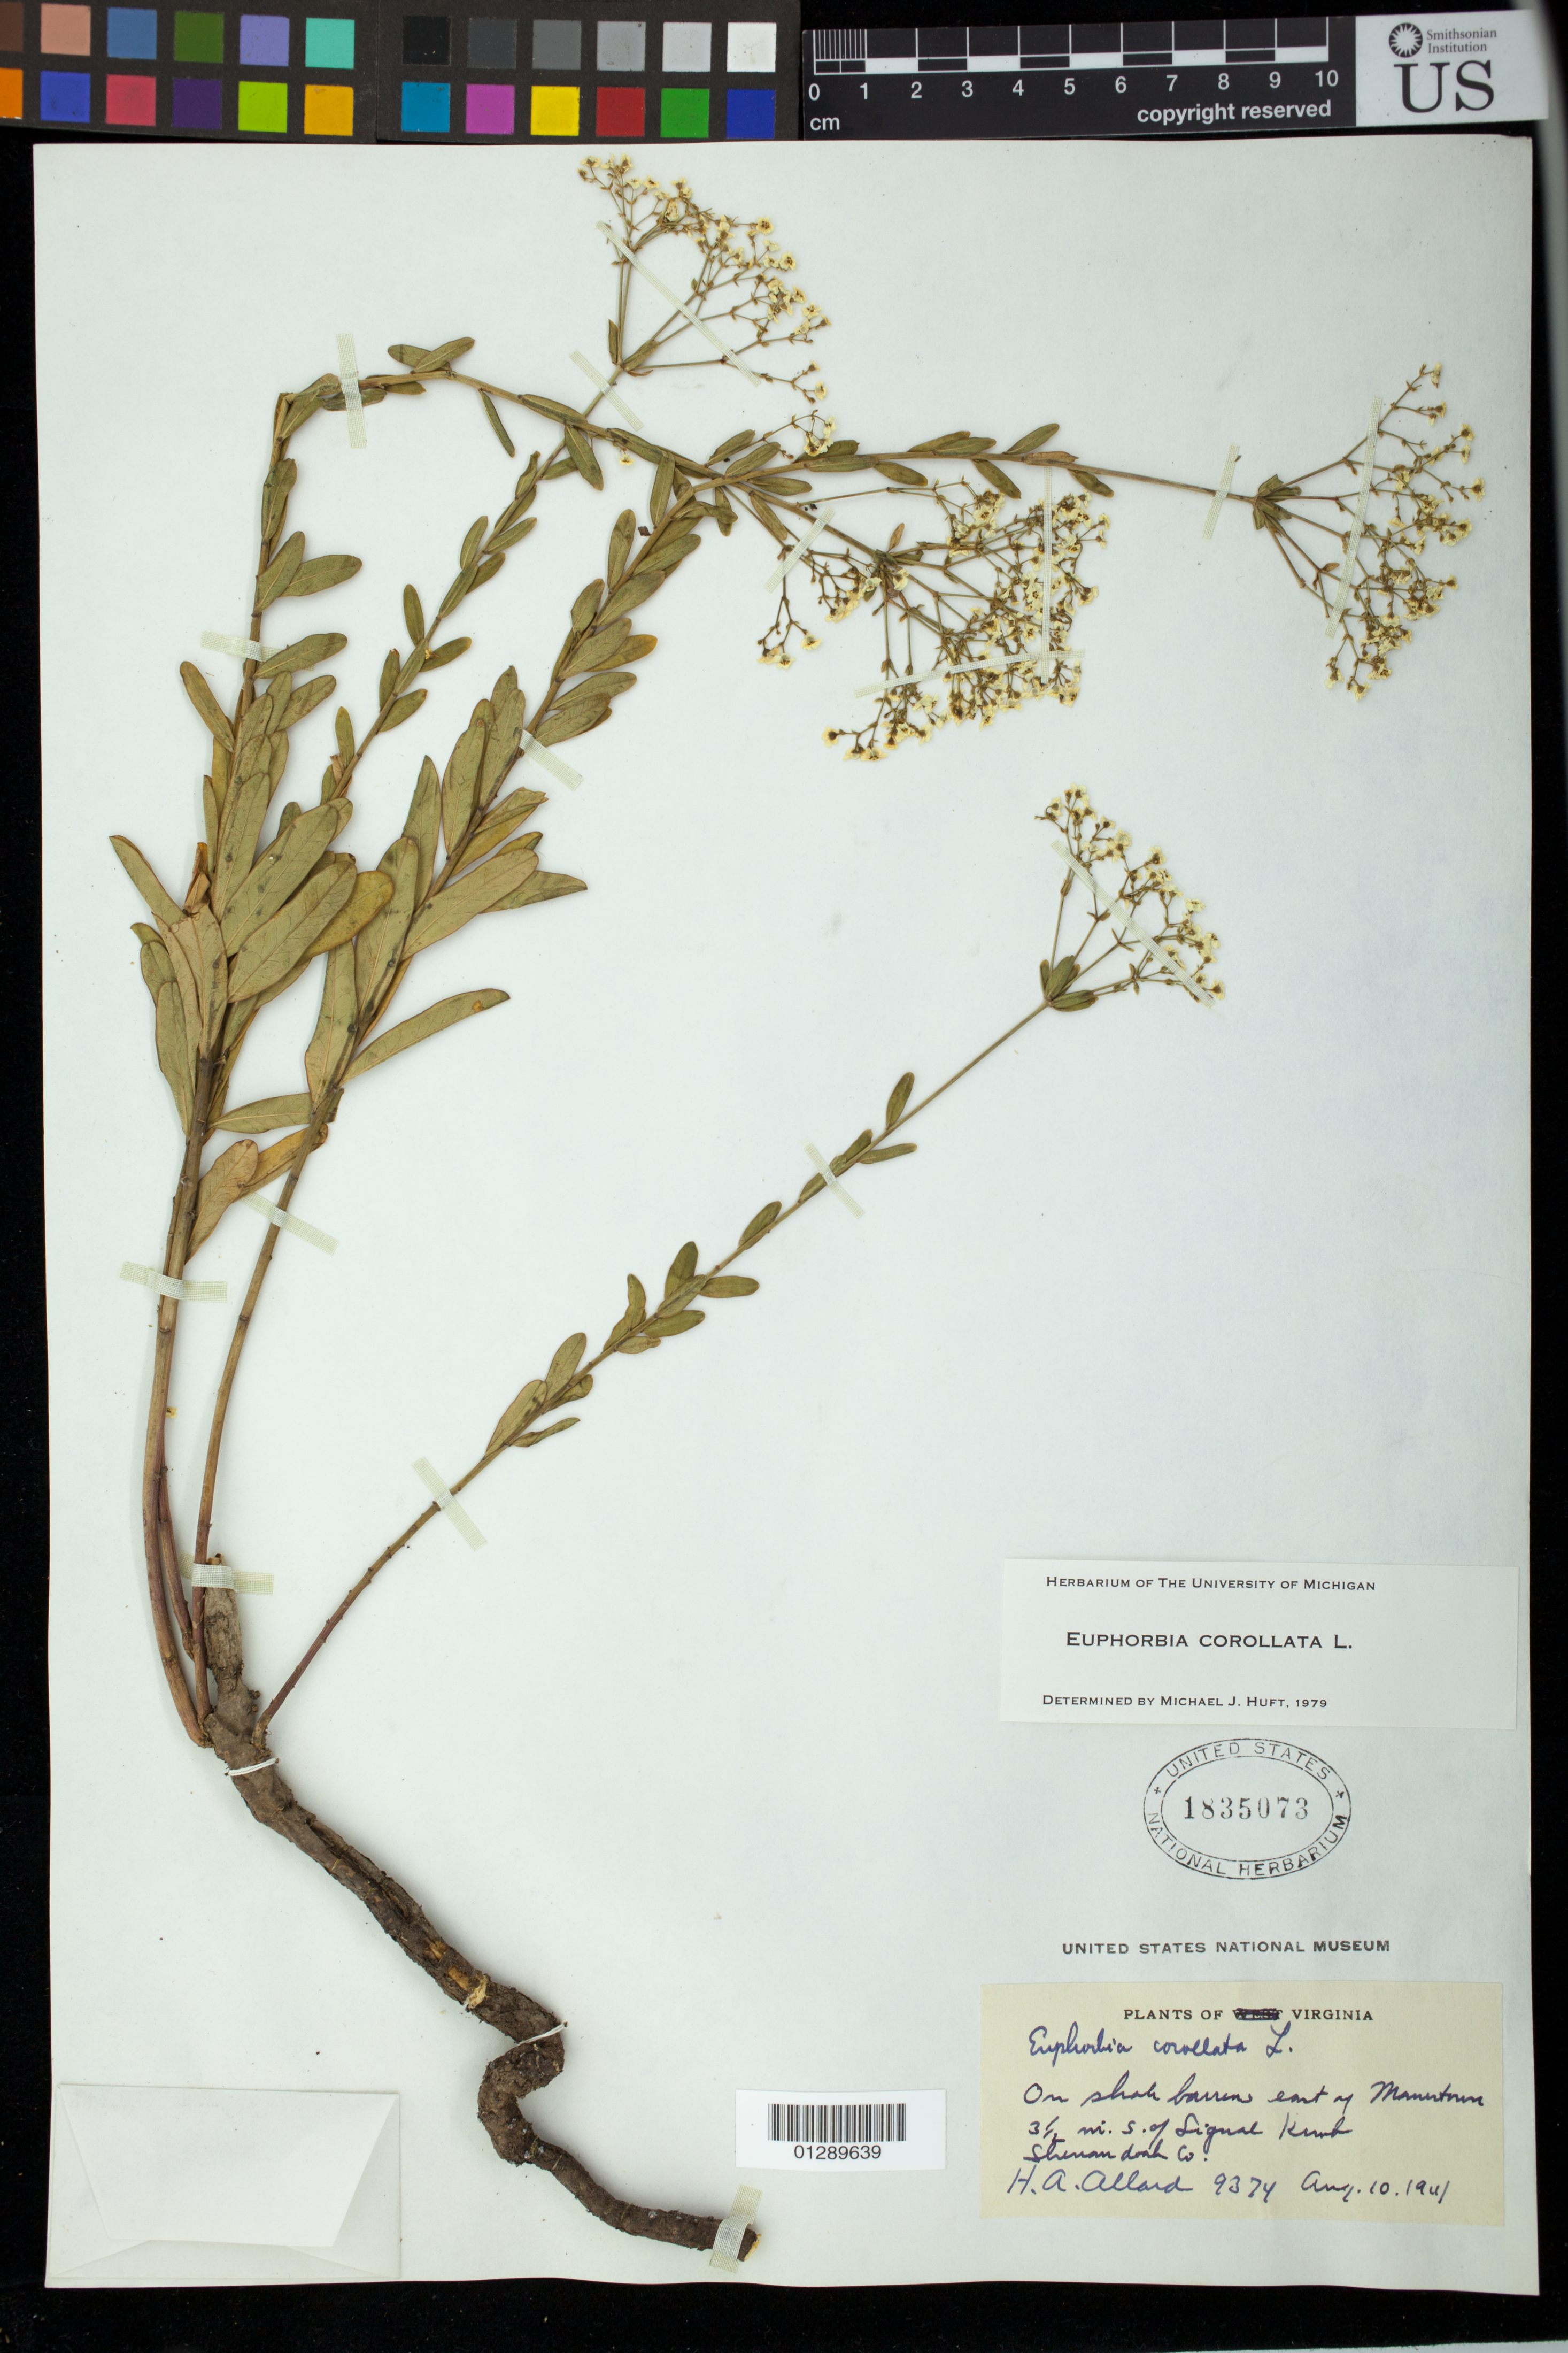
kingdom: Plantae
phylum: Tracheophyta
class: Magnoliopsida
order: Malpighiales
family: Euphorbiaceae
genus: Euphorbia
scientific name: Euphorbia corollata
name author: L.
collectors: H. A. Allard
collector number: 9374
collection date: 1941-08-10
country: United States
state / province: Virginia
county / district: Shenandoah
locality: east of Mountains 3 1/2 mi. s. of Signal Knob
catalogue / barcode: US 1835073